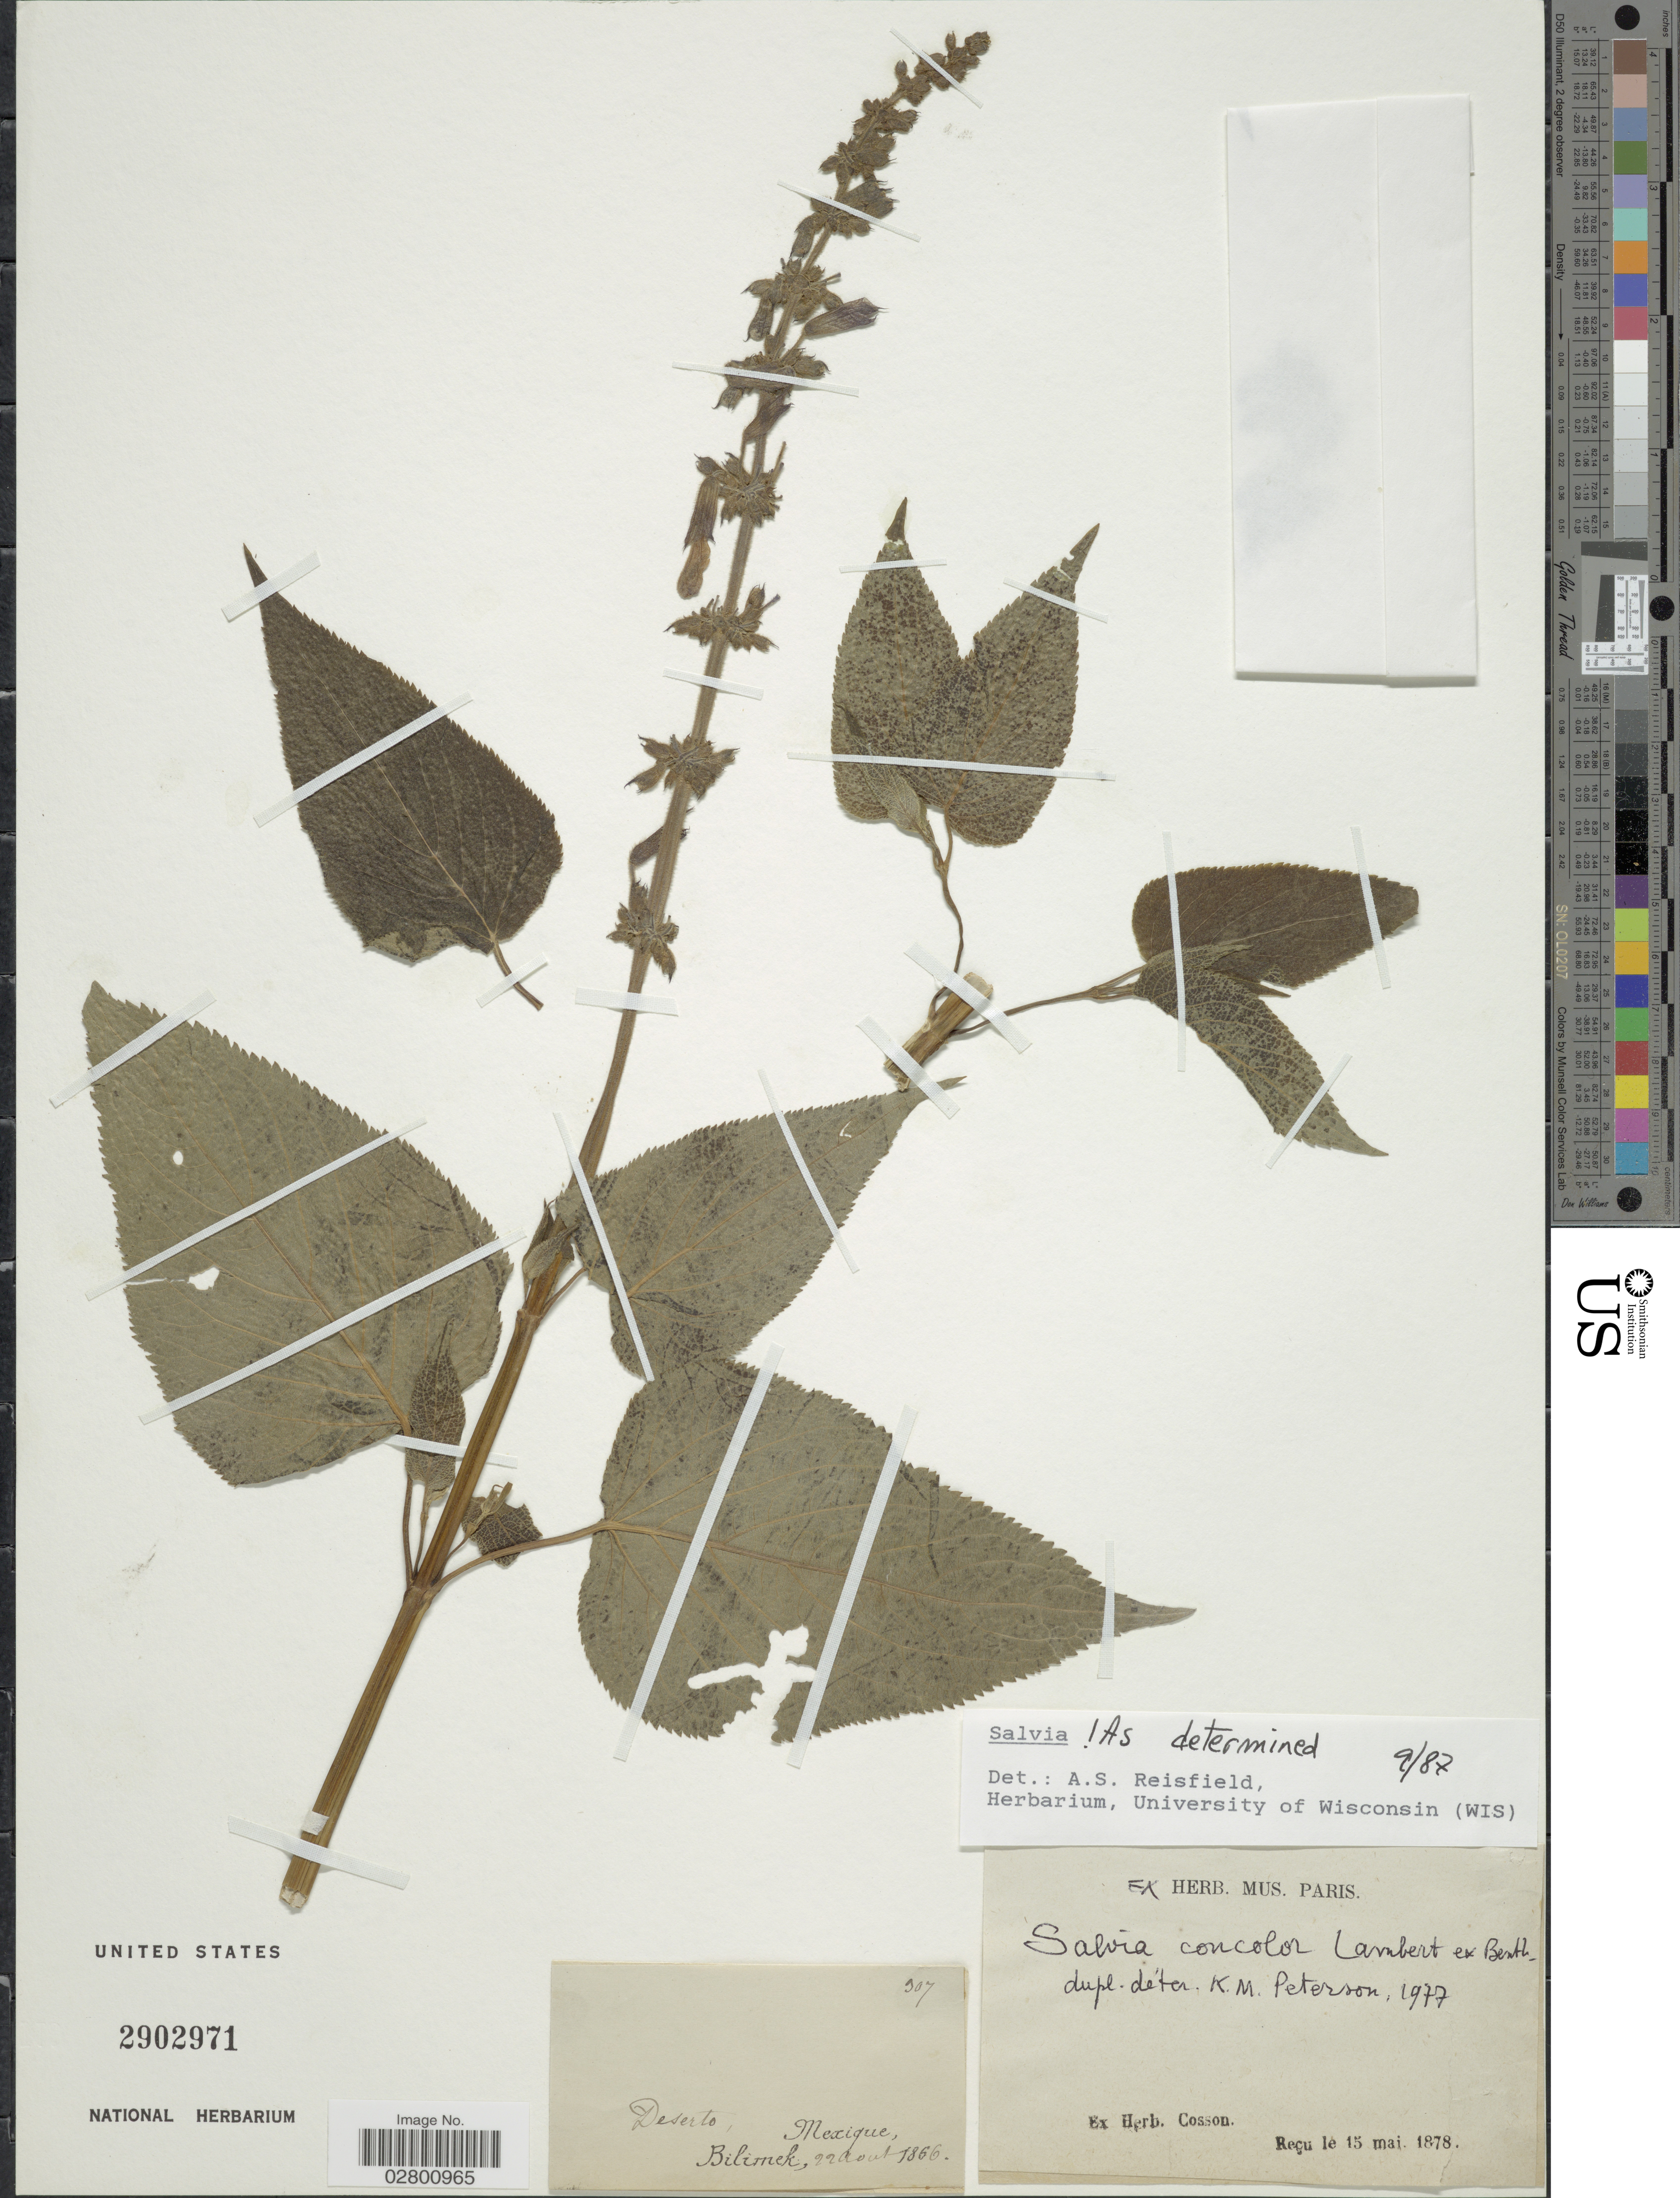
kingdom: Plantae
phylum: Tracheophyta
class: Magnoliopsida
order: Lamiales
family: Lamiaceae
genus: Salvia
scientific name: Salvia concolor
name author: Lamb. ex Benth.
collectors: -. Bilimek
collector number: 907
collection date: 1866-08-22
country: Mexico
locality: Deserto, Mexique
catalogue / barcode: US 2902971